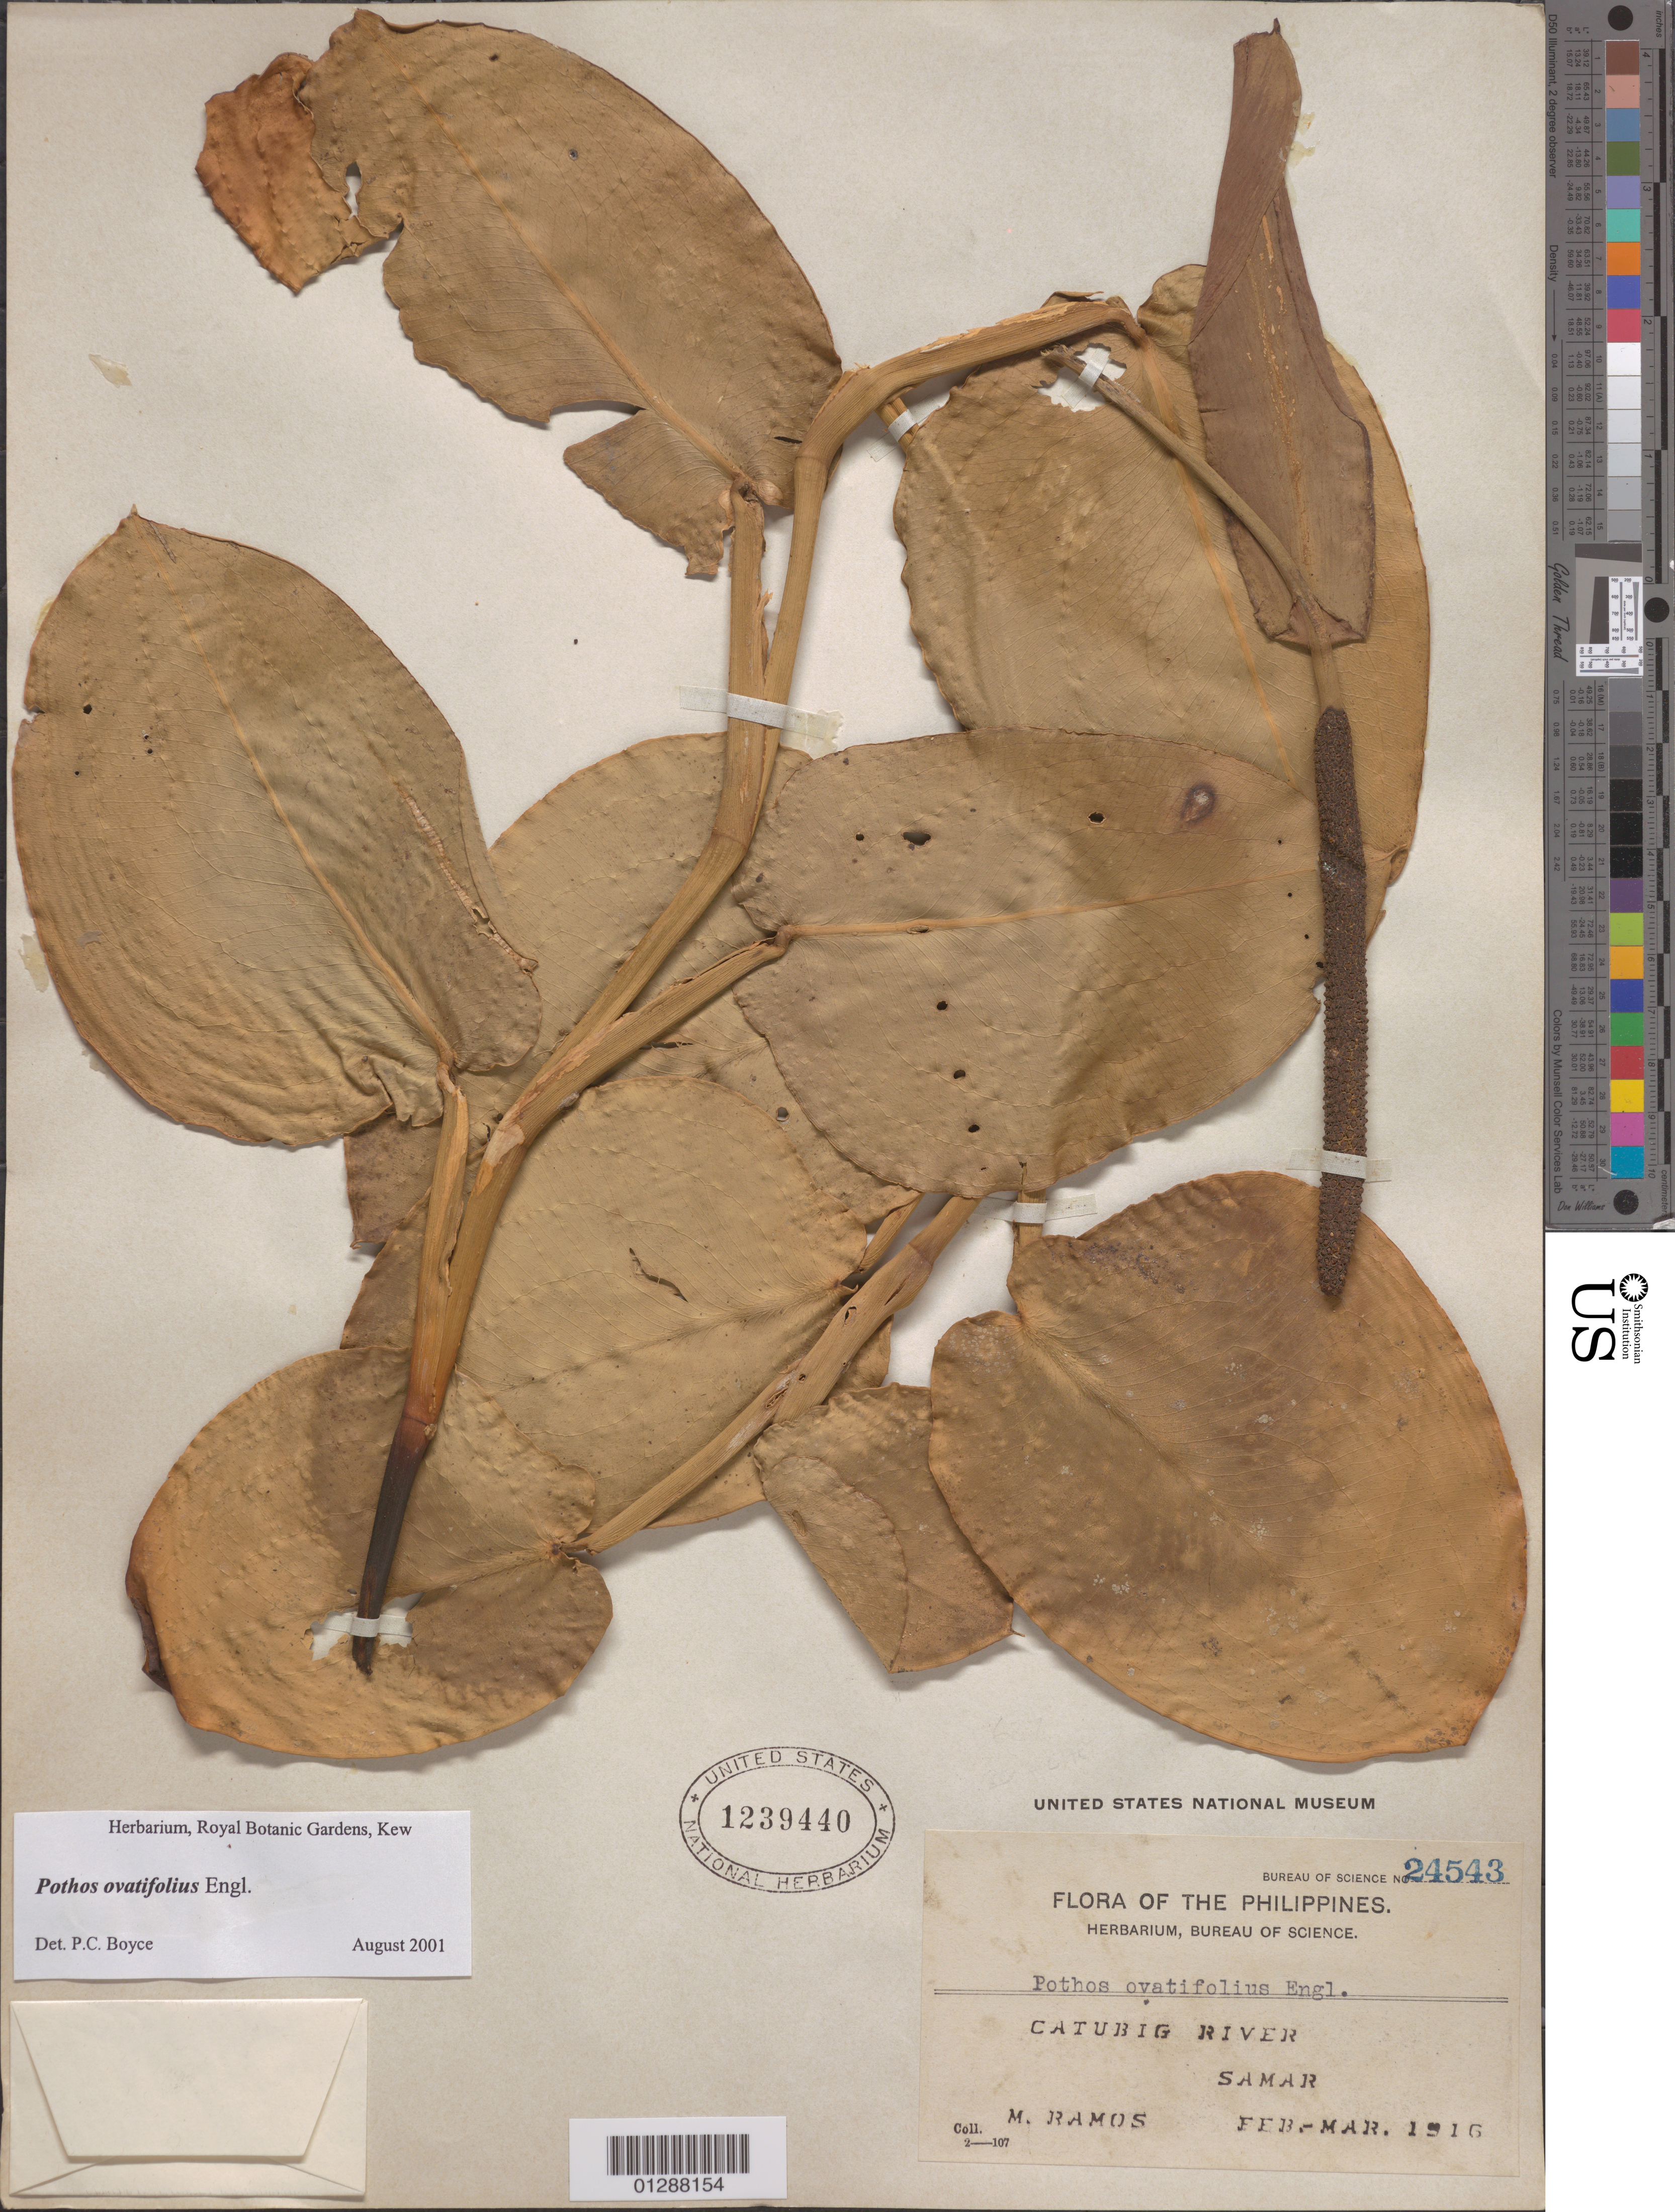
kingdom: Plantae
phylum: Tracheophyta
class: Liliopsida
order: Alismatales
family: Araceae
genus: Pothos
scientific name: Pothos ovatifolius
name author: Engl.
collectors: M. Ramos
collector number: Bureau of Science 24543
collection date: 1916-02/1916-03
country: Philippines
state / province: Eastern Visayas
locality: Catubig River. Samar.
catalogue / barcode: US 1239440